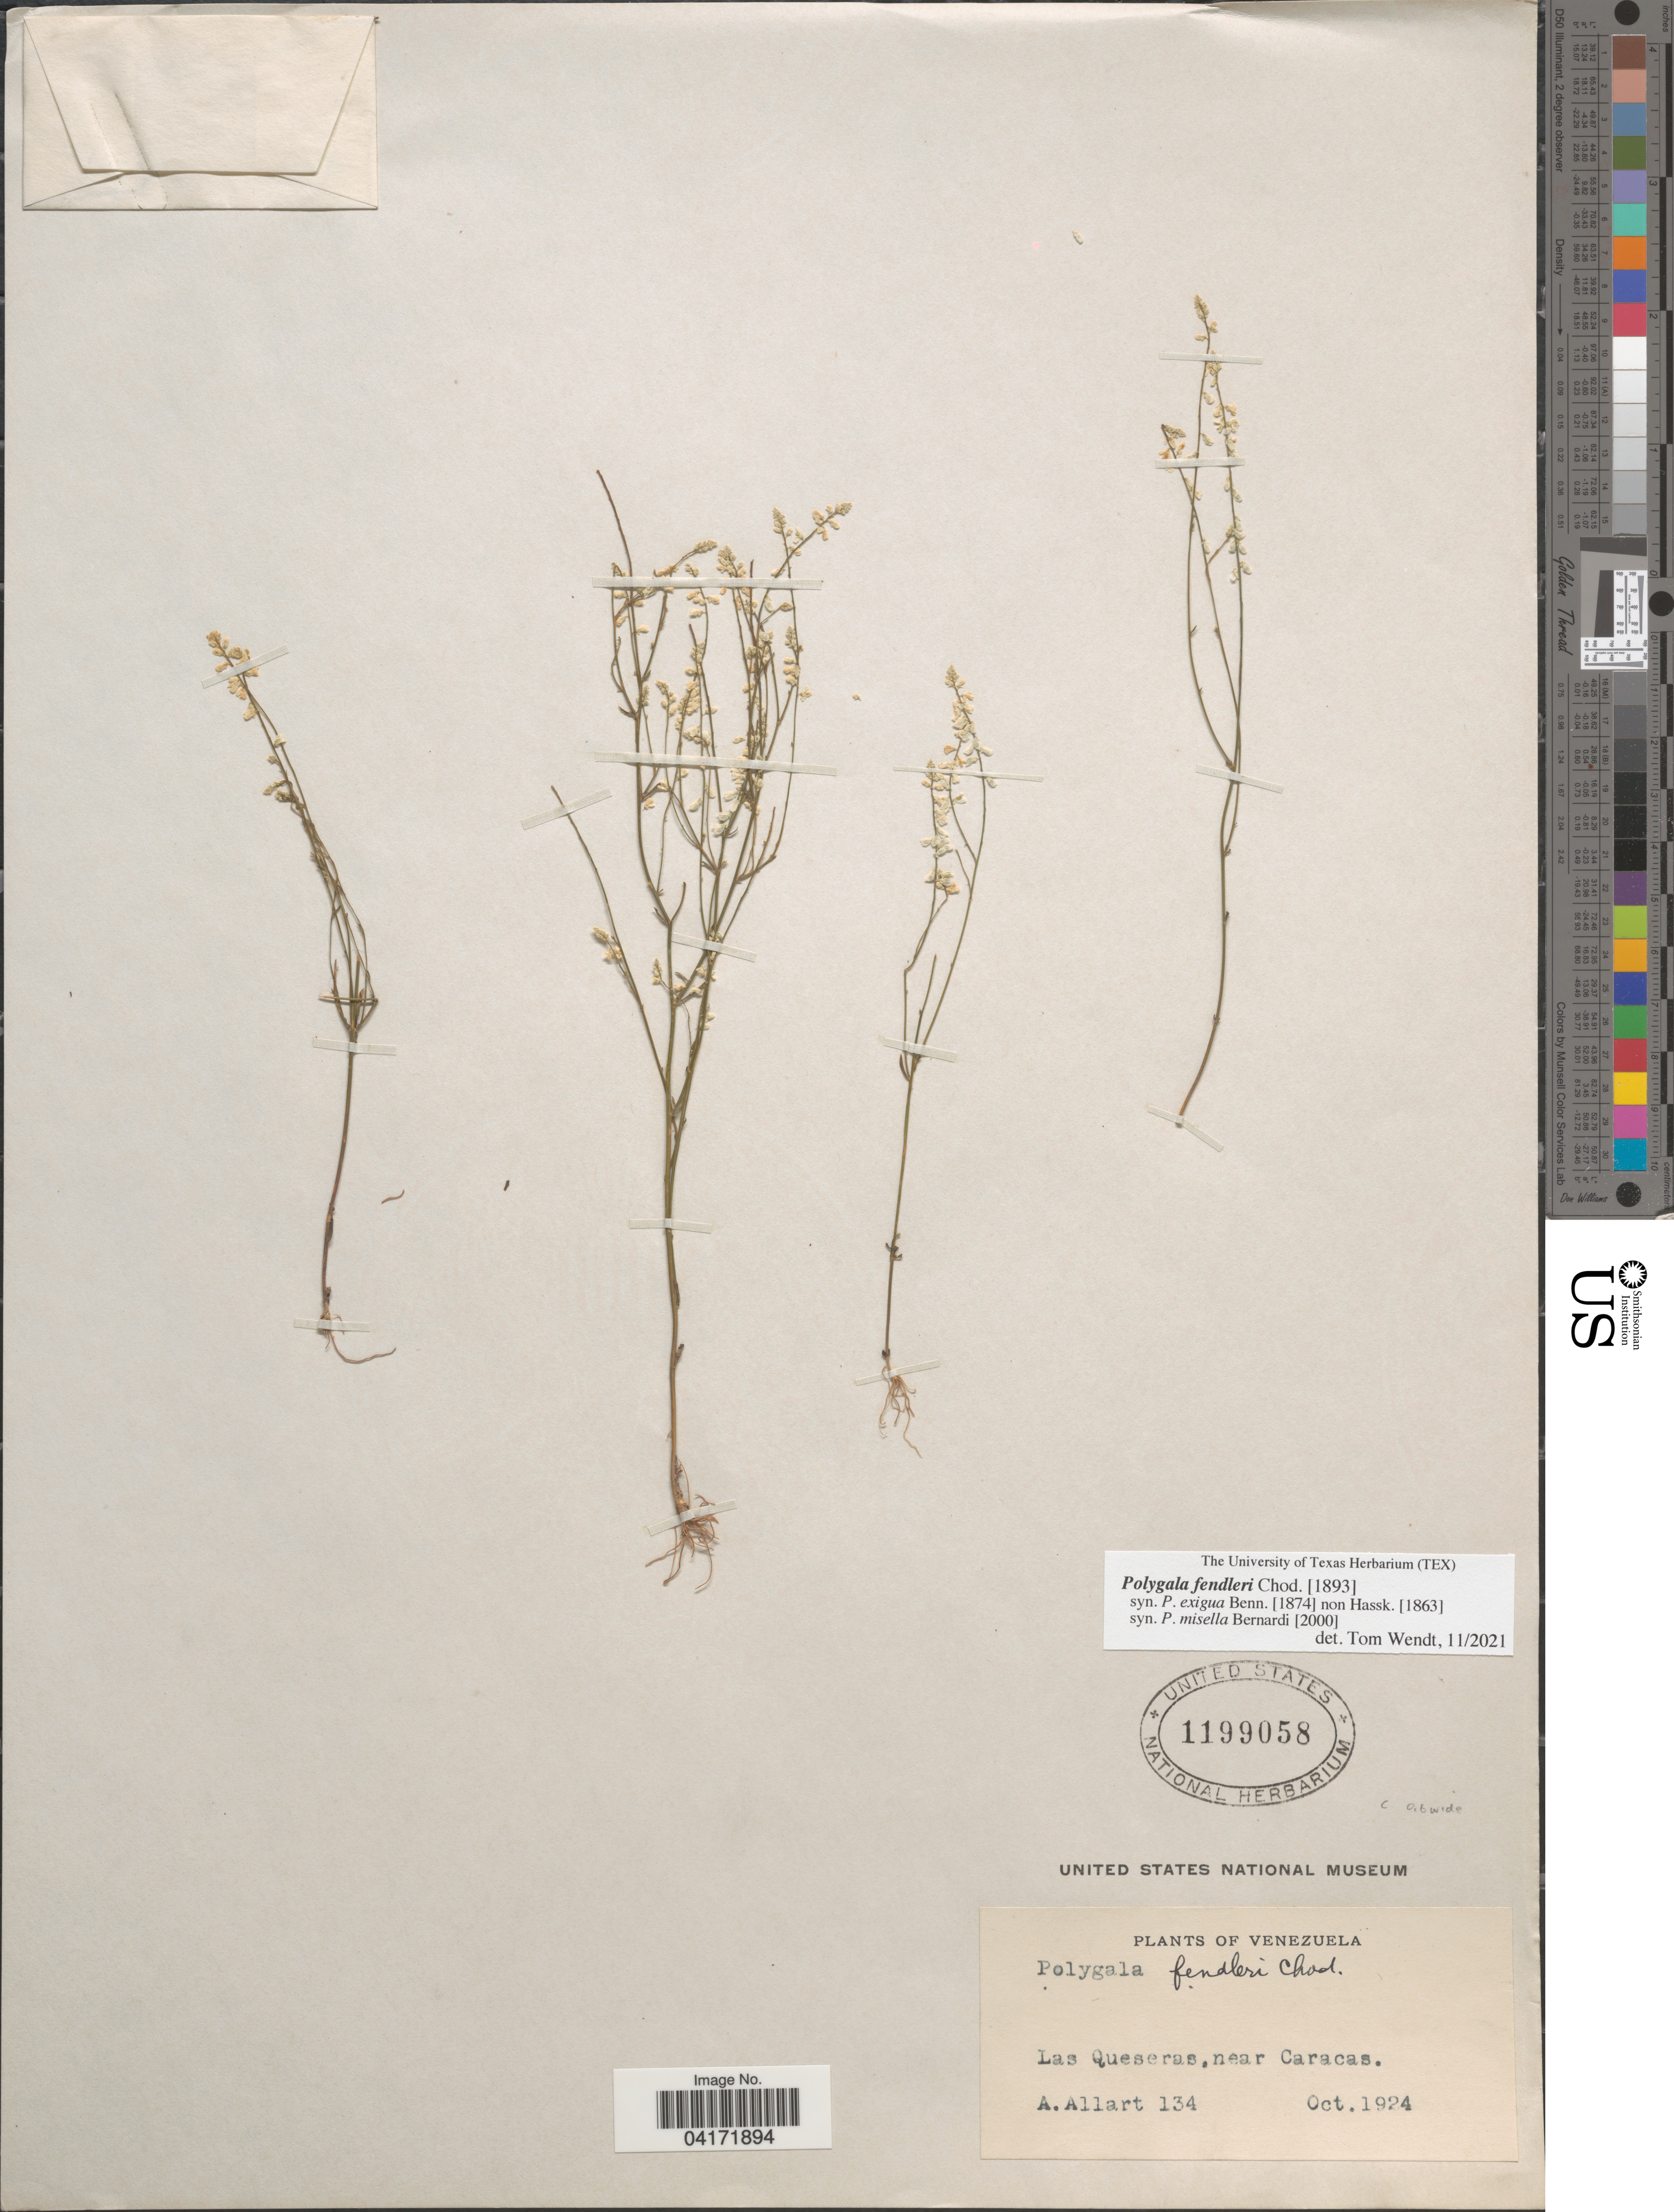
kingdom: Plantae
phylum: Tracheophyta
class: Magnoliopsida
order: Fabales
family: Polygalaceae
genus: Polygala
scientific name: Polygala fendleri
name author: Chodat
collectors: A. Allart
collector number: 134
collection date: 1924-10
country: Venezuela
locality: Las Queseras,near Caracas.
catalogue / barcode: US 1199058